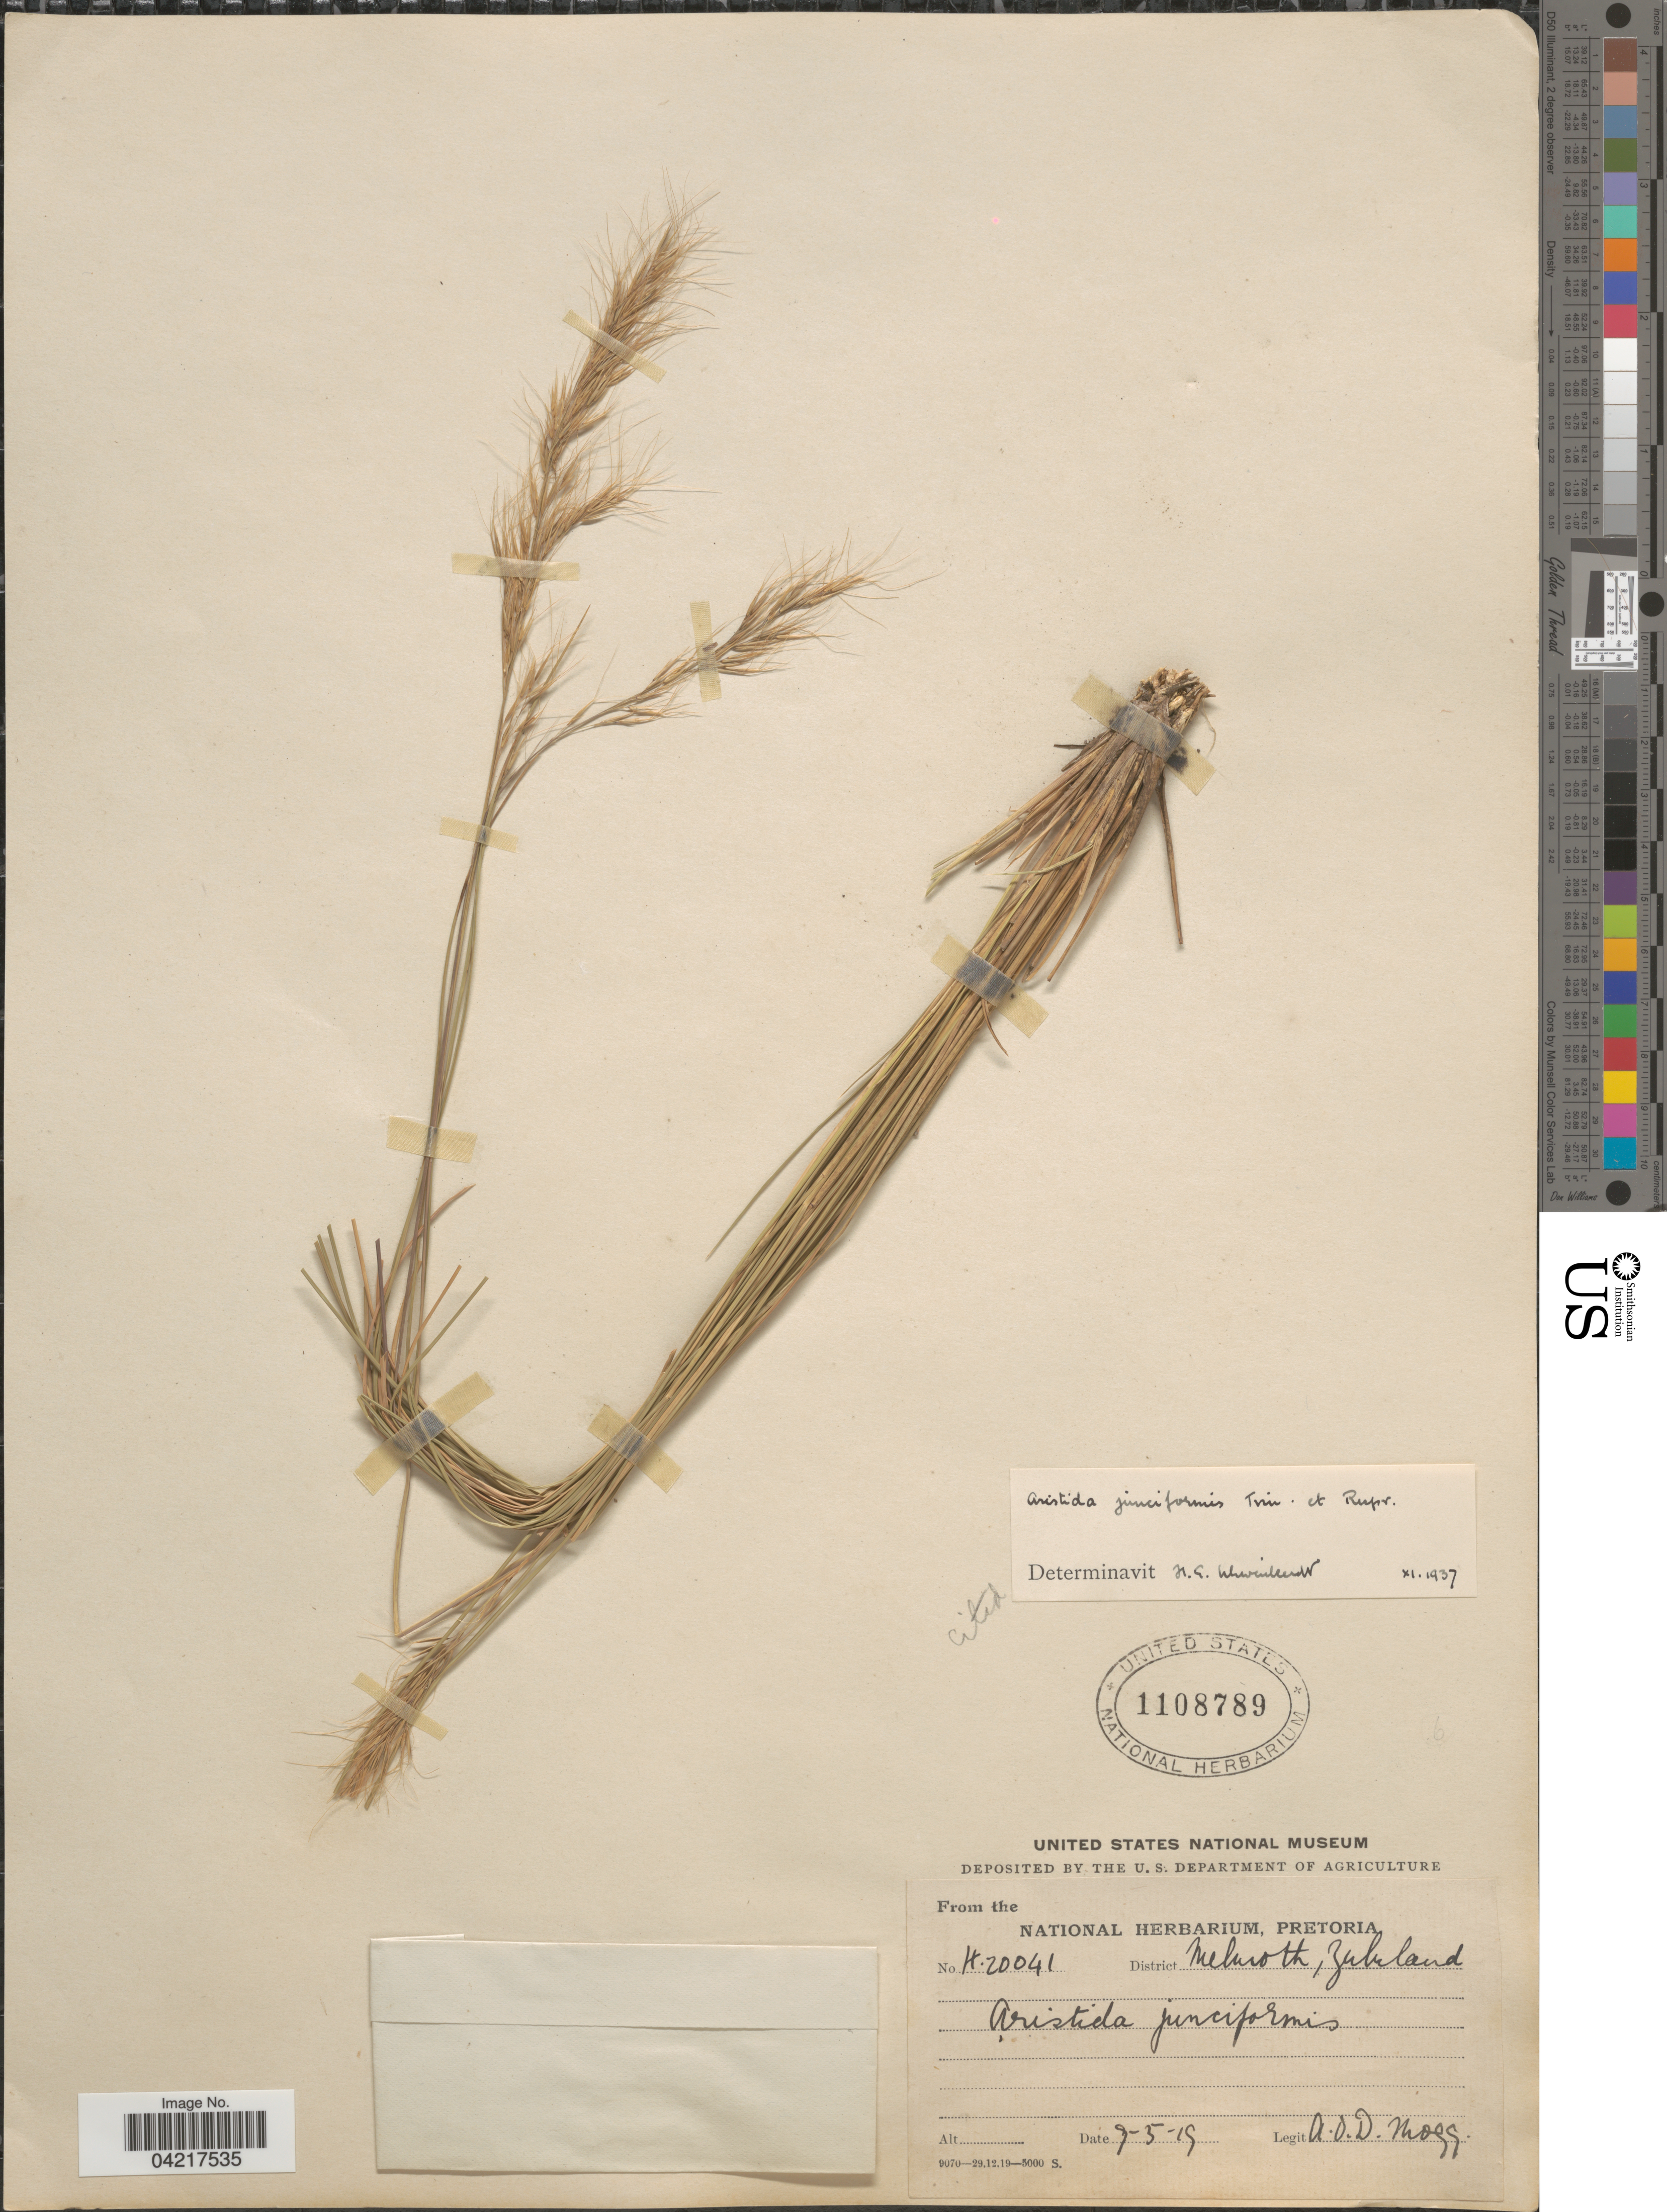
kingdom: Plantae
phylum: Tracheophyta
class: Liliopsida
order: Poales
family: Poaceae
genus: Aristida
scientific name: Aristida junciformis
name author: Trin. & Rupr.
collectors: A. O. Mogg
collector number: H20041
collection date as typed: Transcribed d/m/y: 9/5/19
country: South Africa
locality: District Melmoth, Zululand.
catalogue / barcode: US 1108789